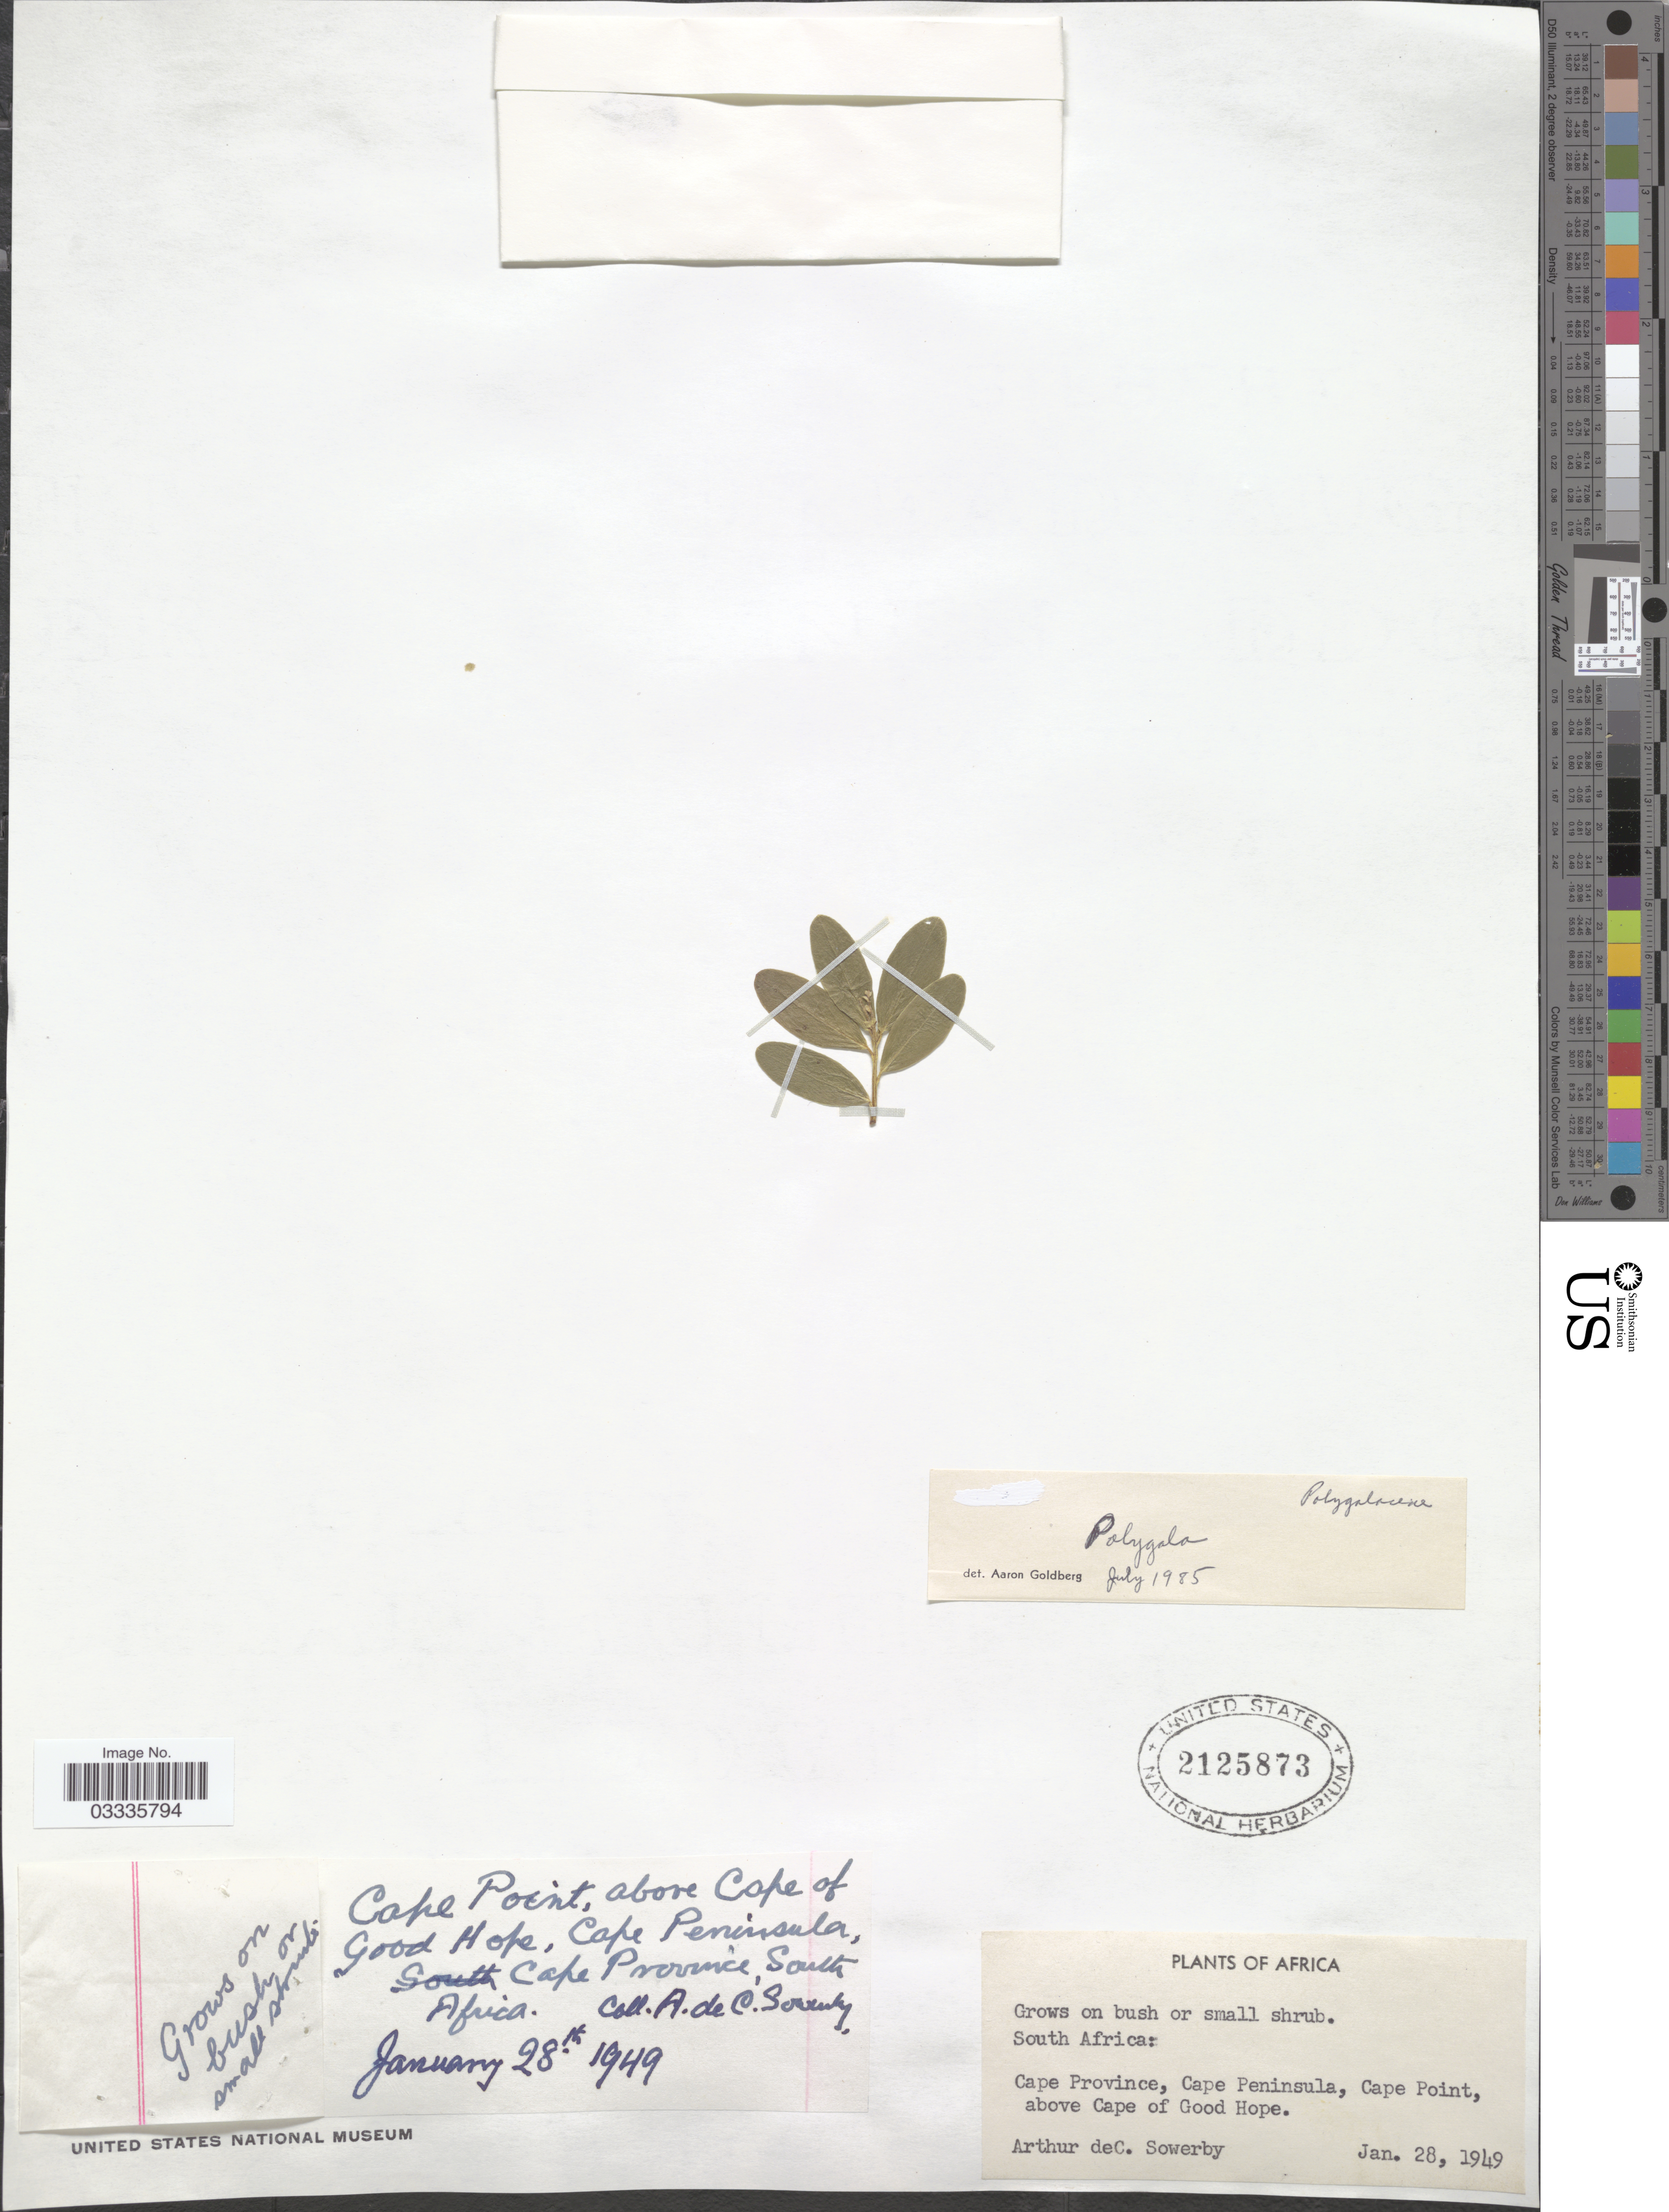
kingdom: Plantae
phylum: Tracheophyta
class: Magnoliopsida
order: Fabales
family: Polygalaceae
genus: Polygala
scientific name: Polygala sp.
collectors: A. Sowerby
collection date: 1949-01-28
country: South Africa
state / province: Western Cape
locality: Cape Point, above Cape of Good Hope, Cape Peninsula..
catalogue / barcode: US 2125873